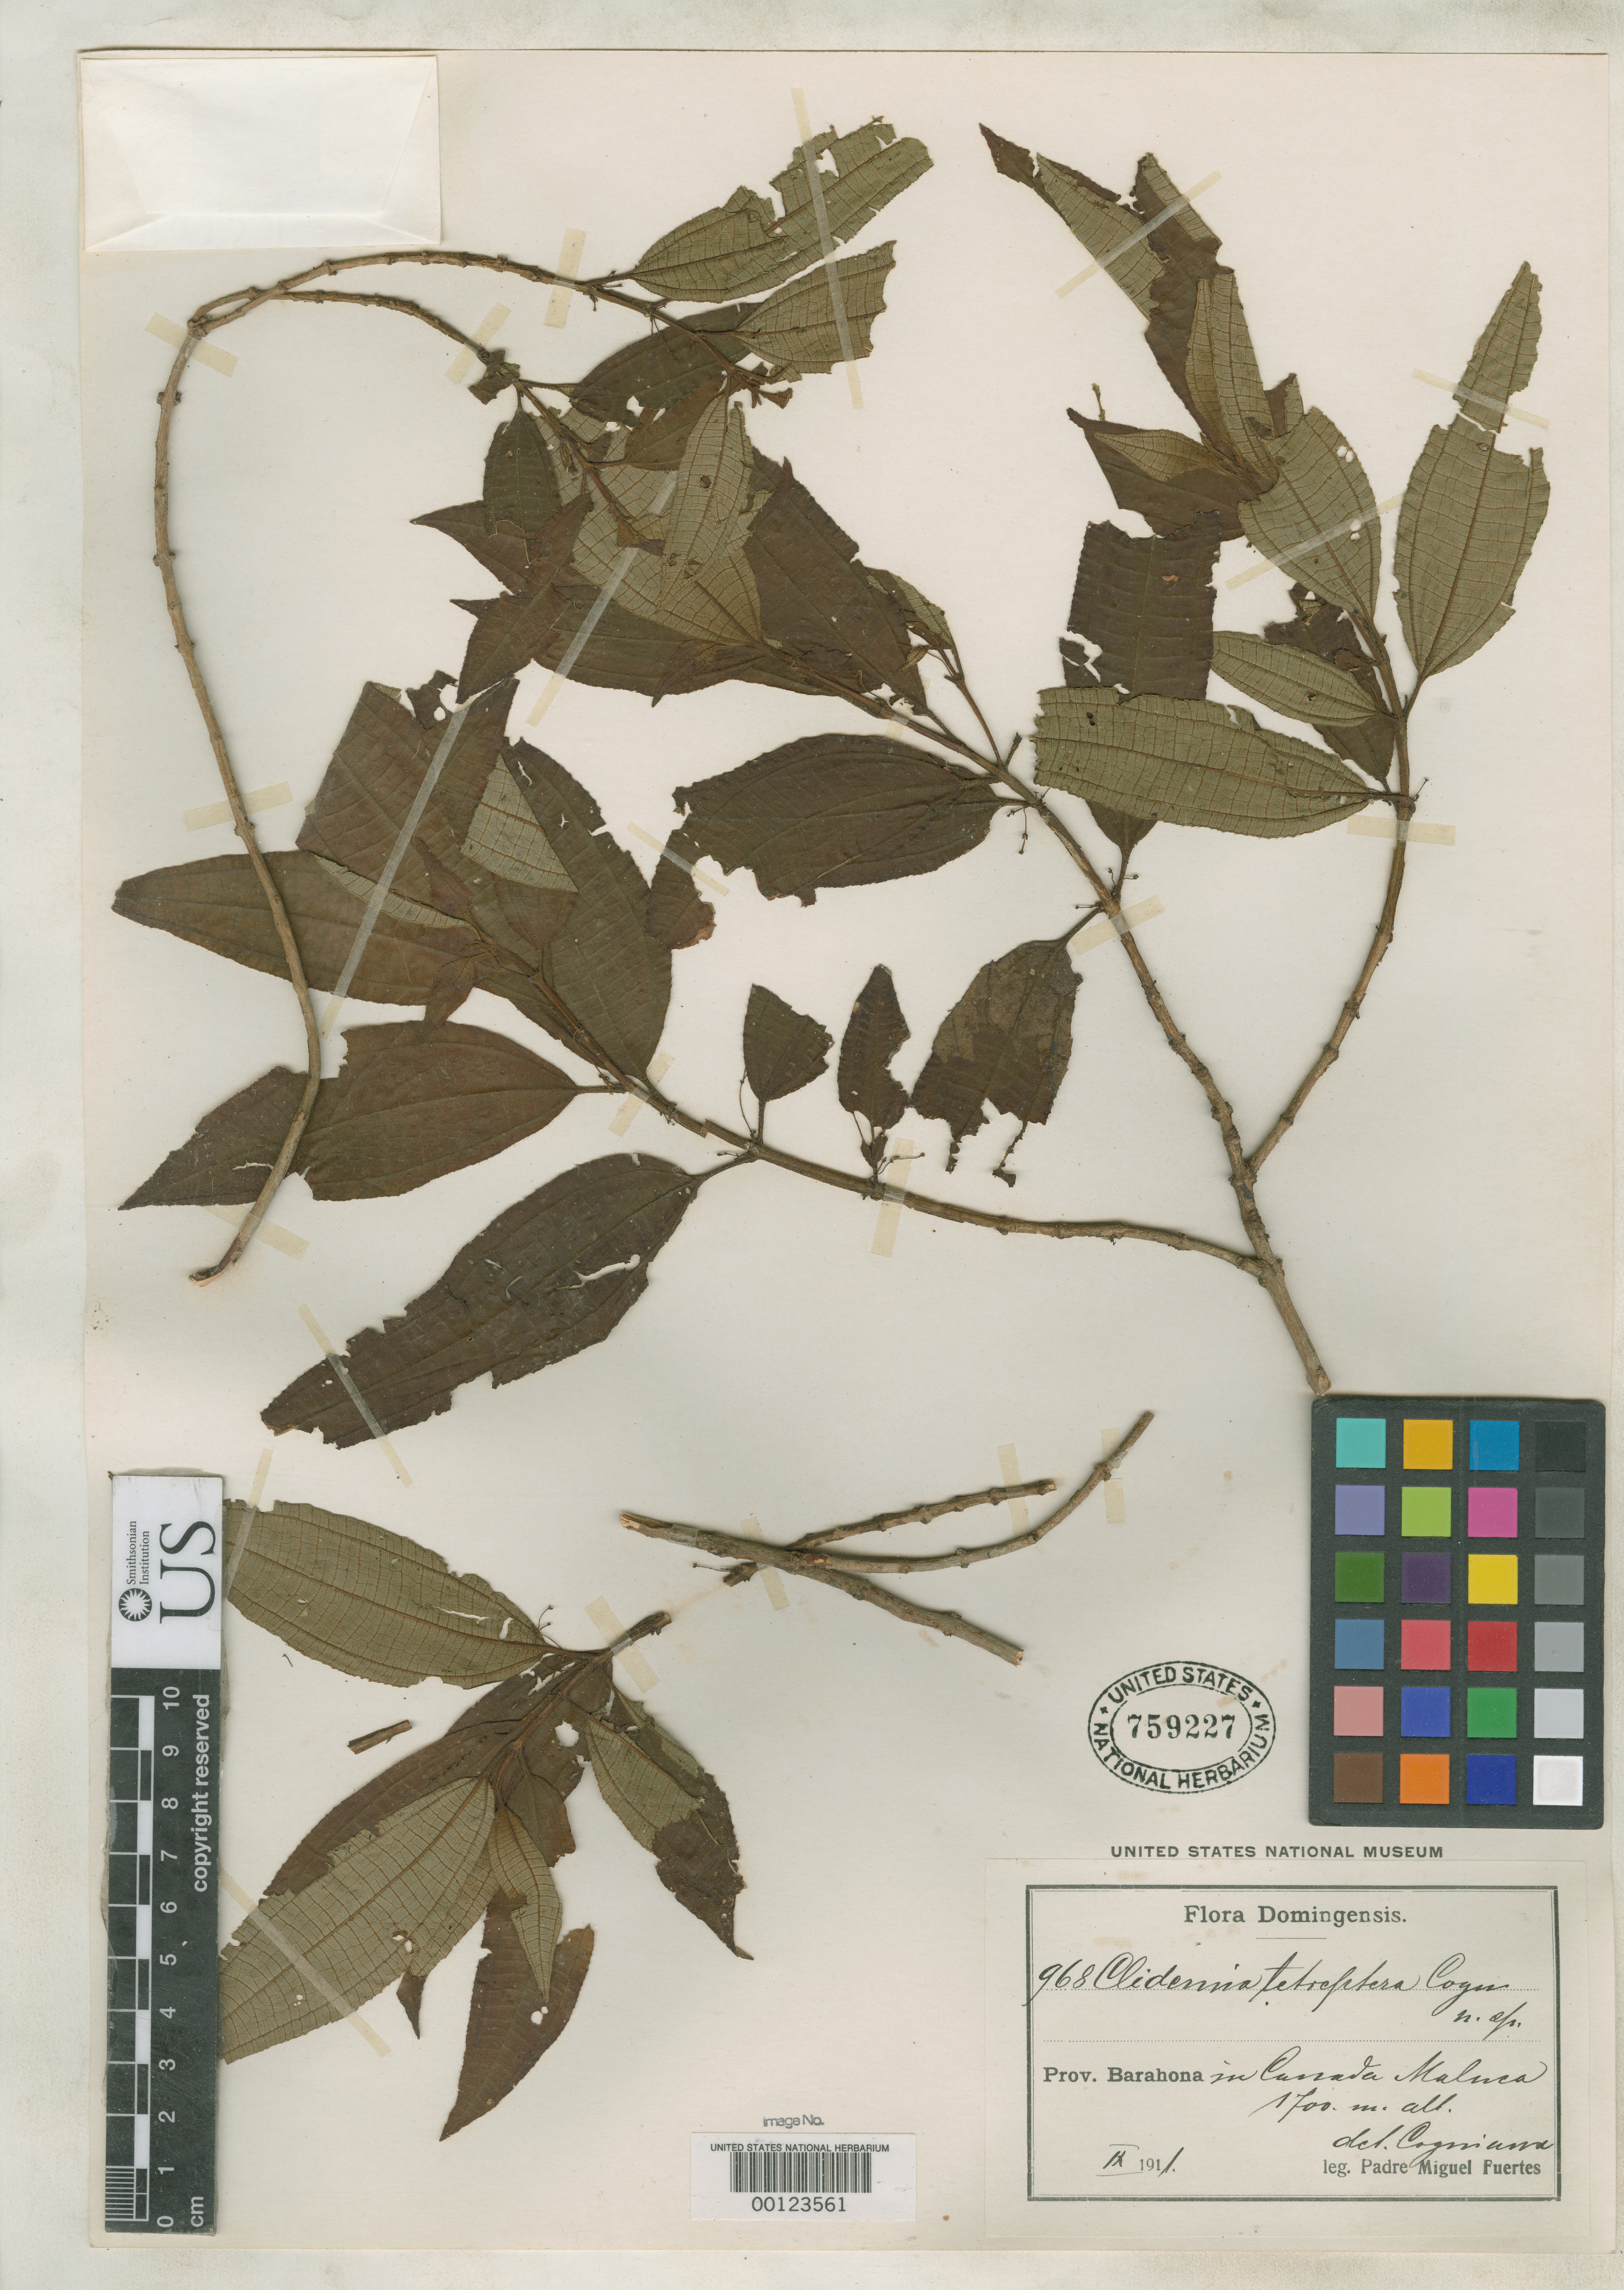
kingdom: Plantae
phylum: Tracheophyta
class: Magnoliopsida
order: Myrtales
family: Melastomataceae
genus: Clidemia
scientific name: Clidemia tetraptera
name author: Cogn. in Urb.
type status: Isotype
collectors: M. D. Fuertes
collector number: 968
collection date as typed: Sep 1911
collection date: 1911-09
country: Dominican Republic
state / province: Barahona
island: Hispaniola Island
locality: Canada Maluca.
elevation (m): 1700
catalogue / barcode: US 759227